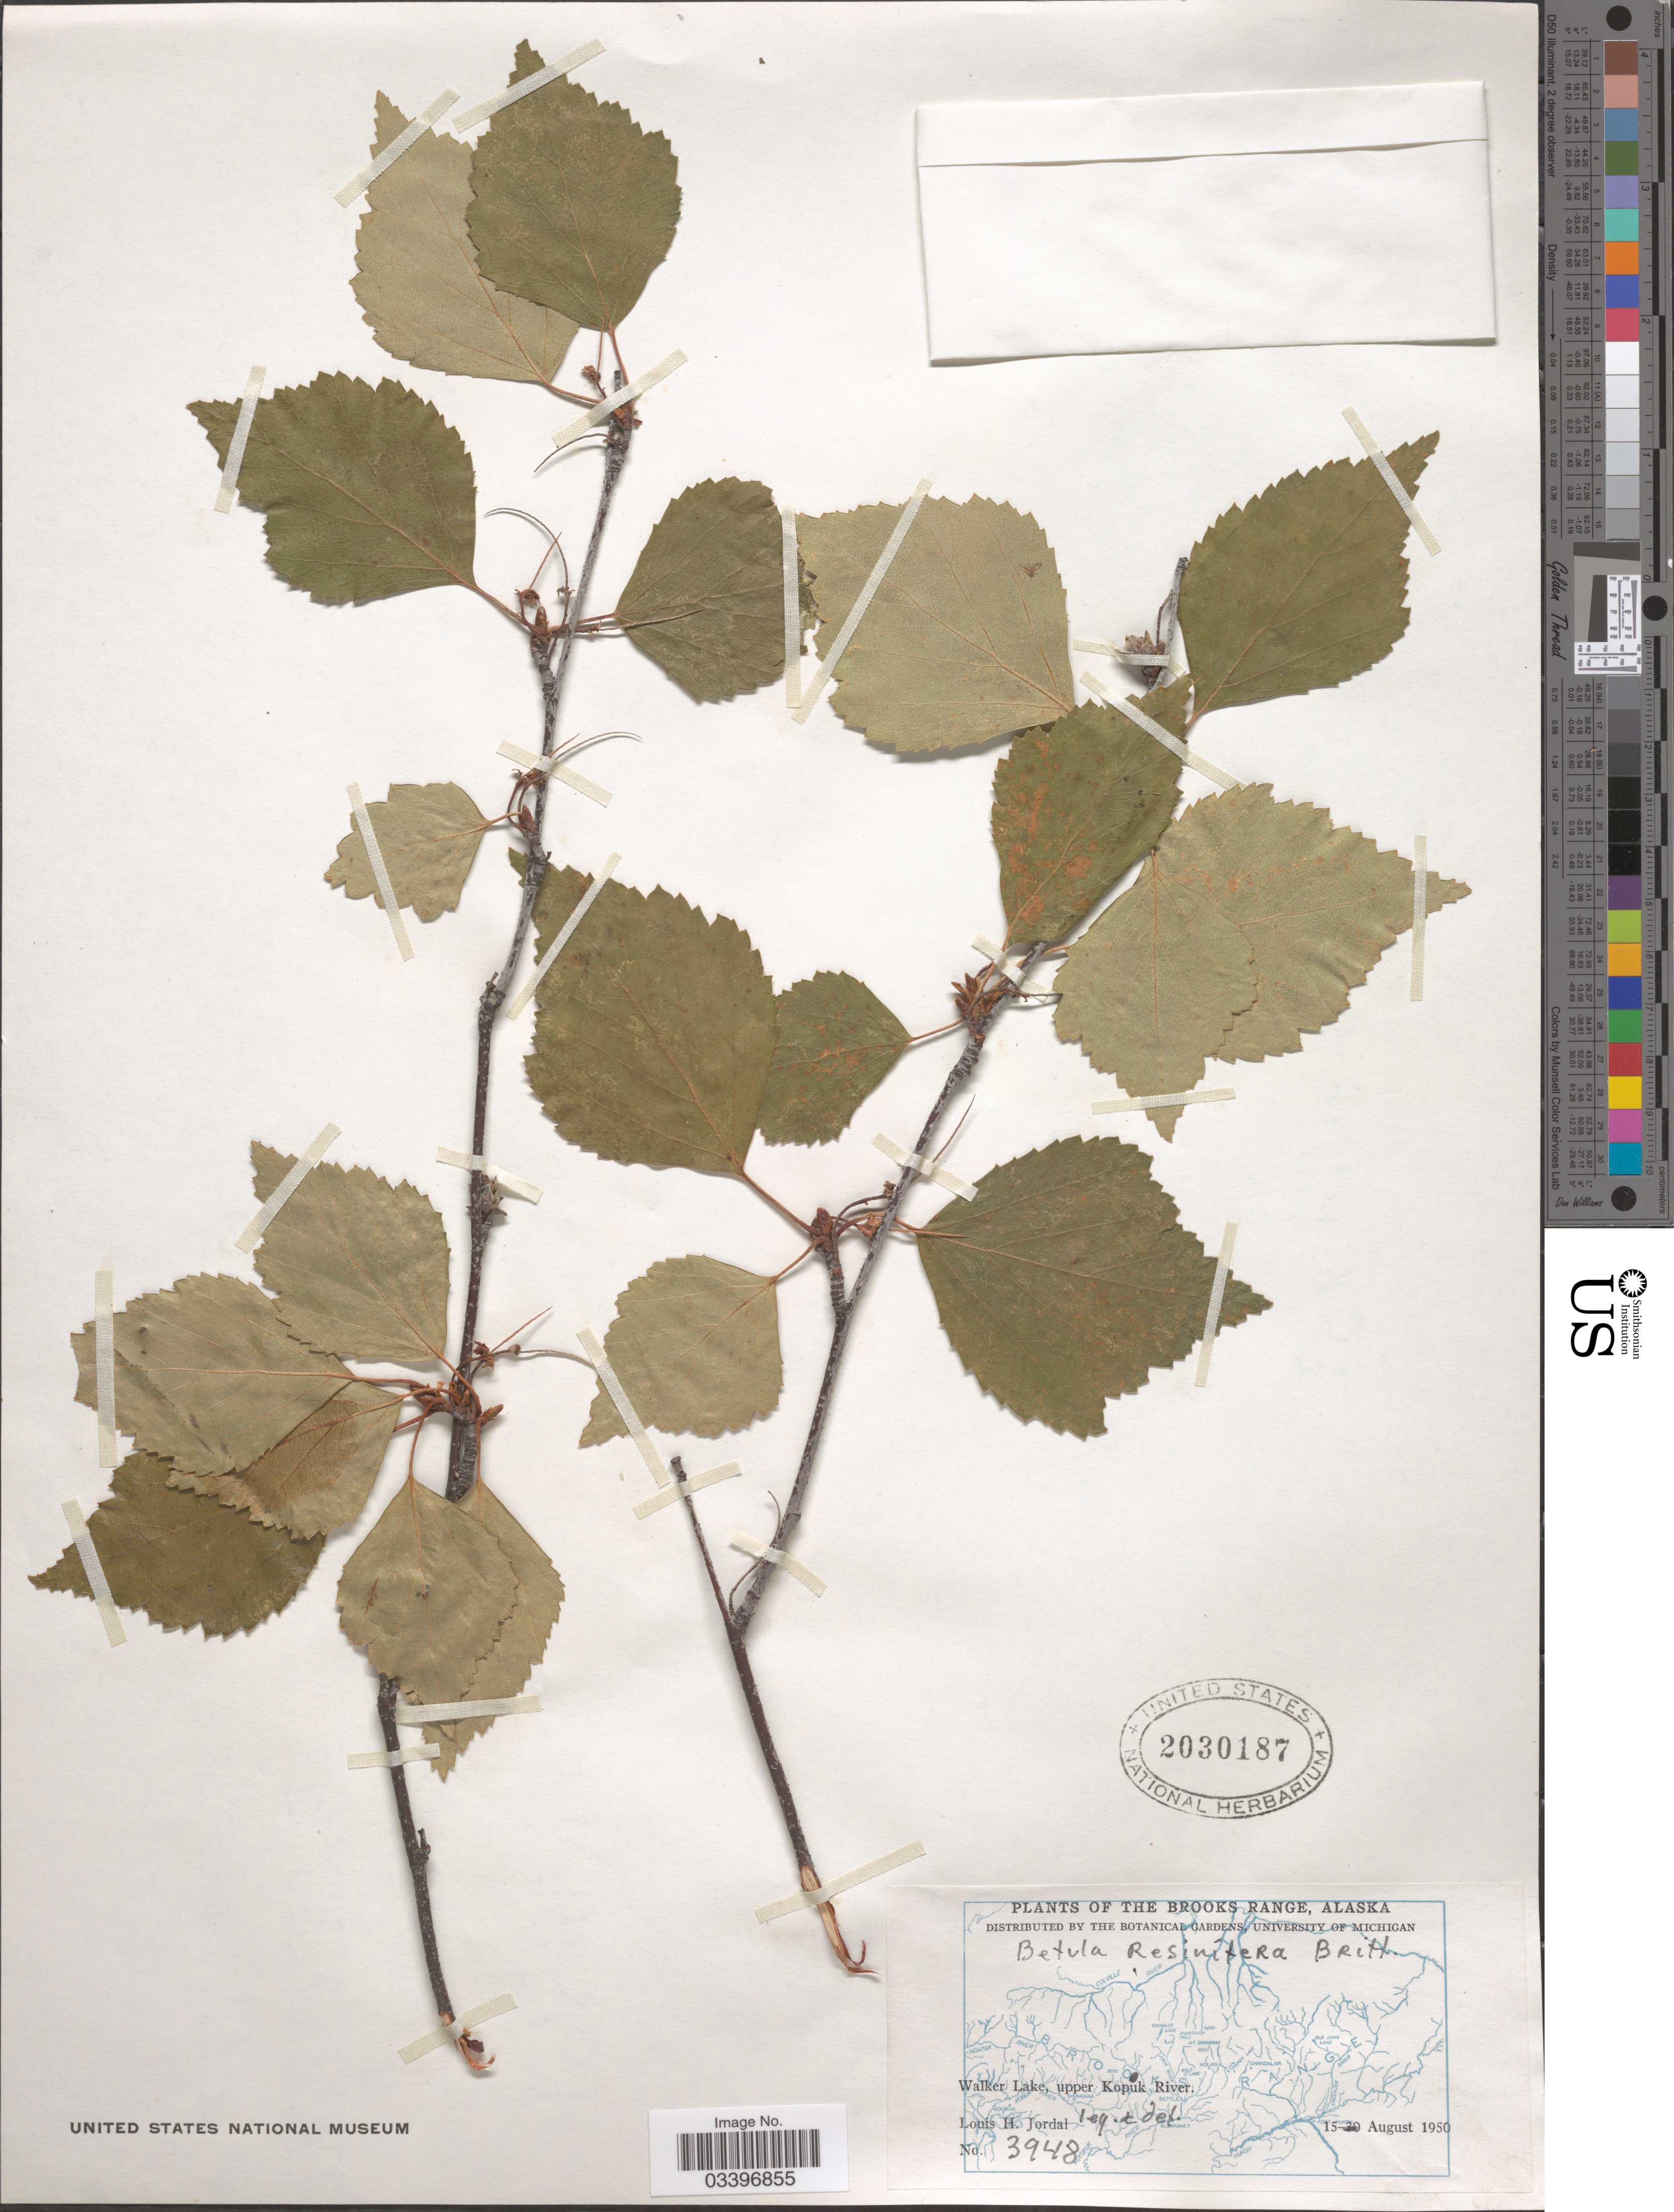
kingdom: Plantae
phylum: Tracheophyta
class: Magnoliopsida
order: Fagales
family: Betulaceae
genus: Betula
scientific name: Betula resinifera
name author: Britton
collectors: L. Jordal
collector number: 3948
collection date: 1950-08-15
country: United States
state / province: Alaska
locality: The Brooks Range. Walker Lake, upper Kopuk River.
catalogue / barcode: US 2030187